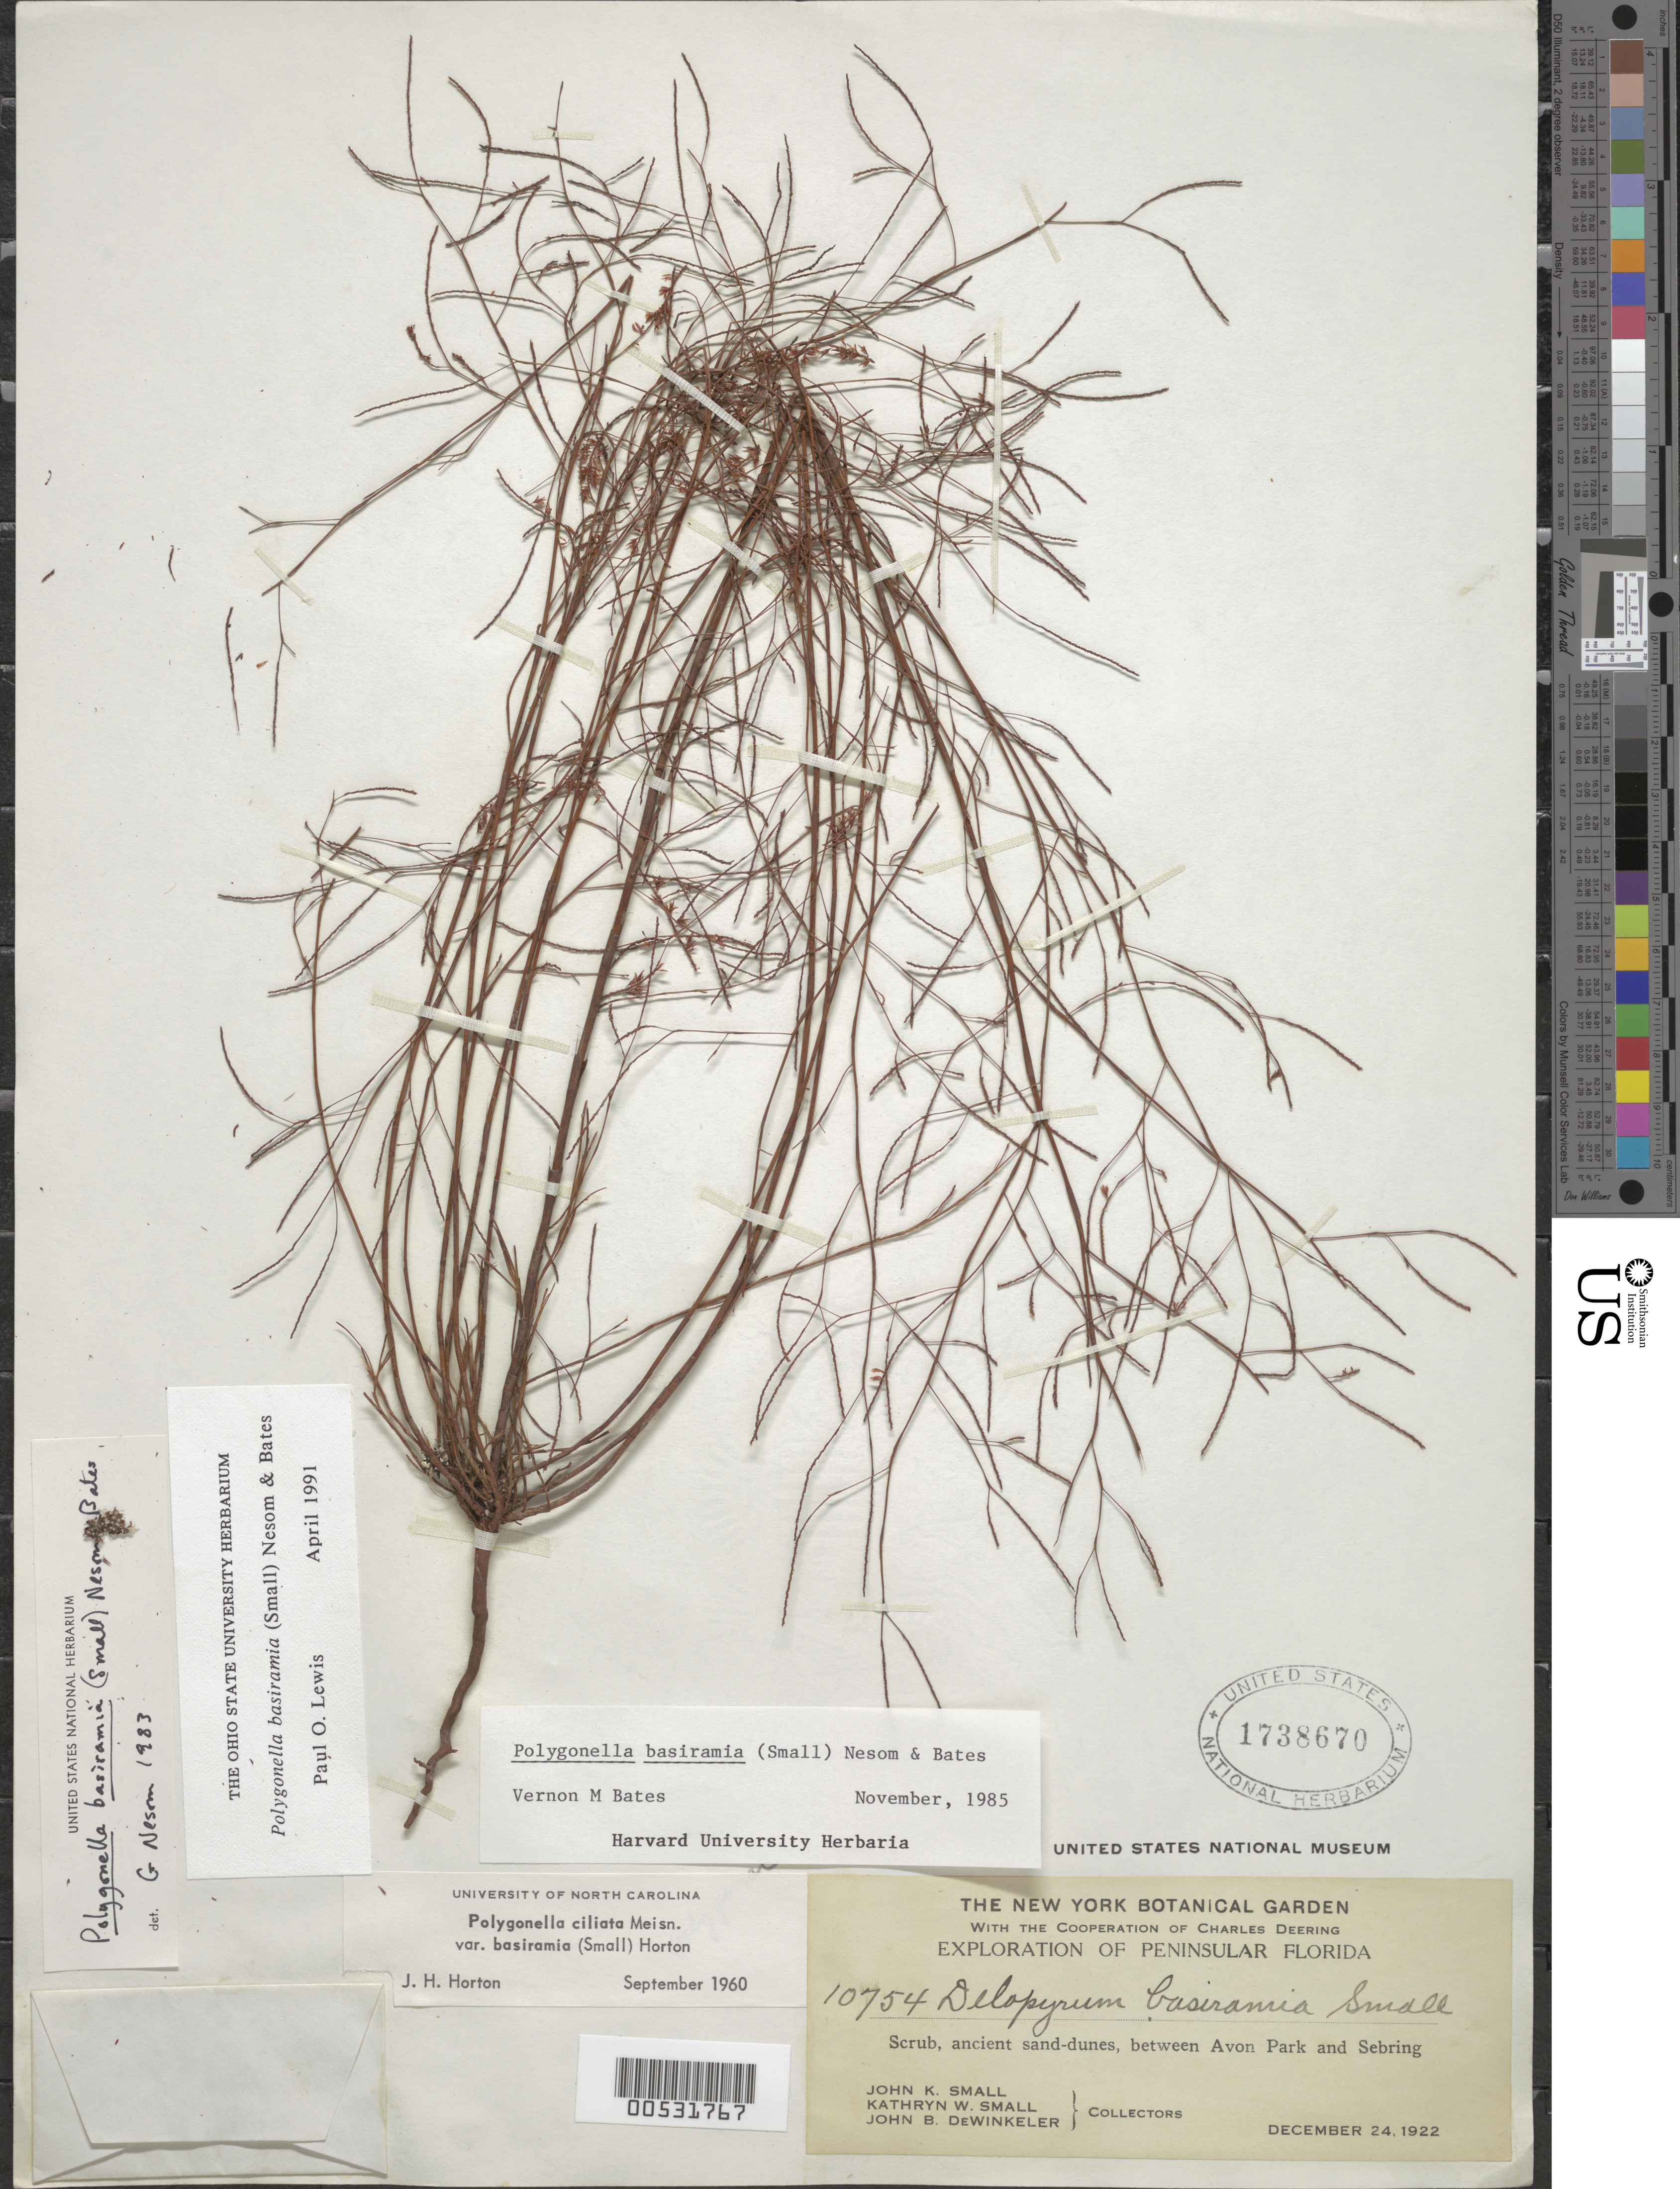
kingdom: Plantae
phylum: Tracheophyta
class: Magnoliopsida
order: Caryophyllales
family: Polygonaceae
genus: Polygonella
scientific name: Polygonella basiramia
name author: (Small) G.L. Nesom & V.M. Bates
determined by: Lewis, P. O.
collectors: J. K. Small, J. Small & J. B. Dewinkeler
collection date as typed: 24 Dec 1922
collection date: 1922-12-24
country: United States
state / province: Florida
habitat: Scrub, ancient sand-dunes.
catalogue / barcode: US 1738670